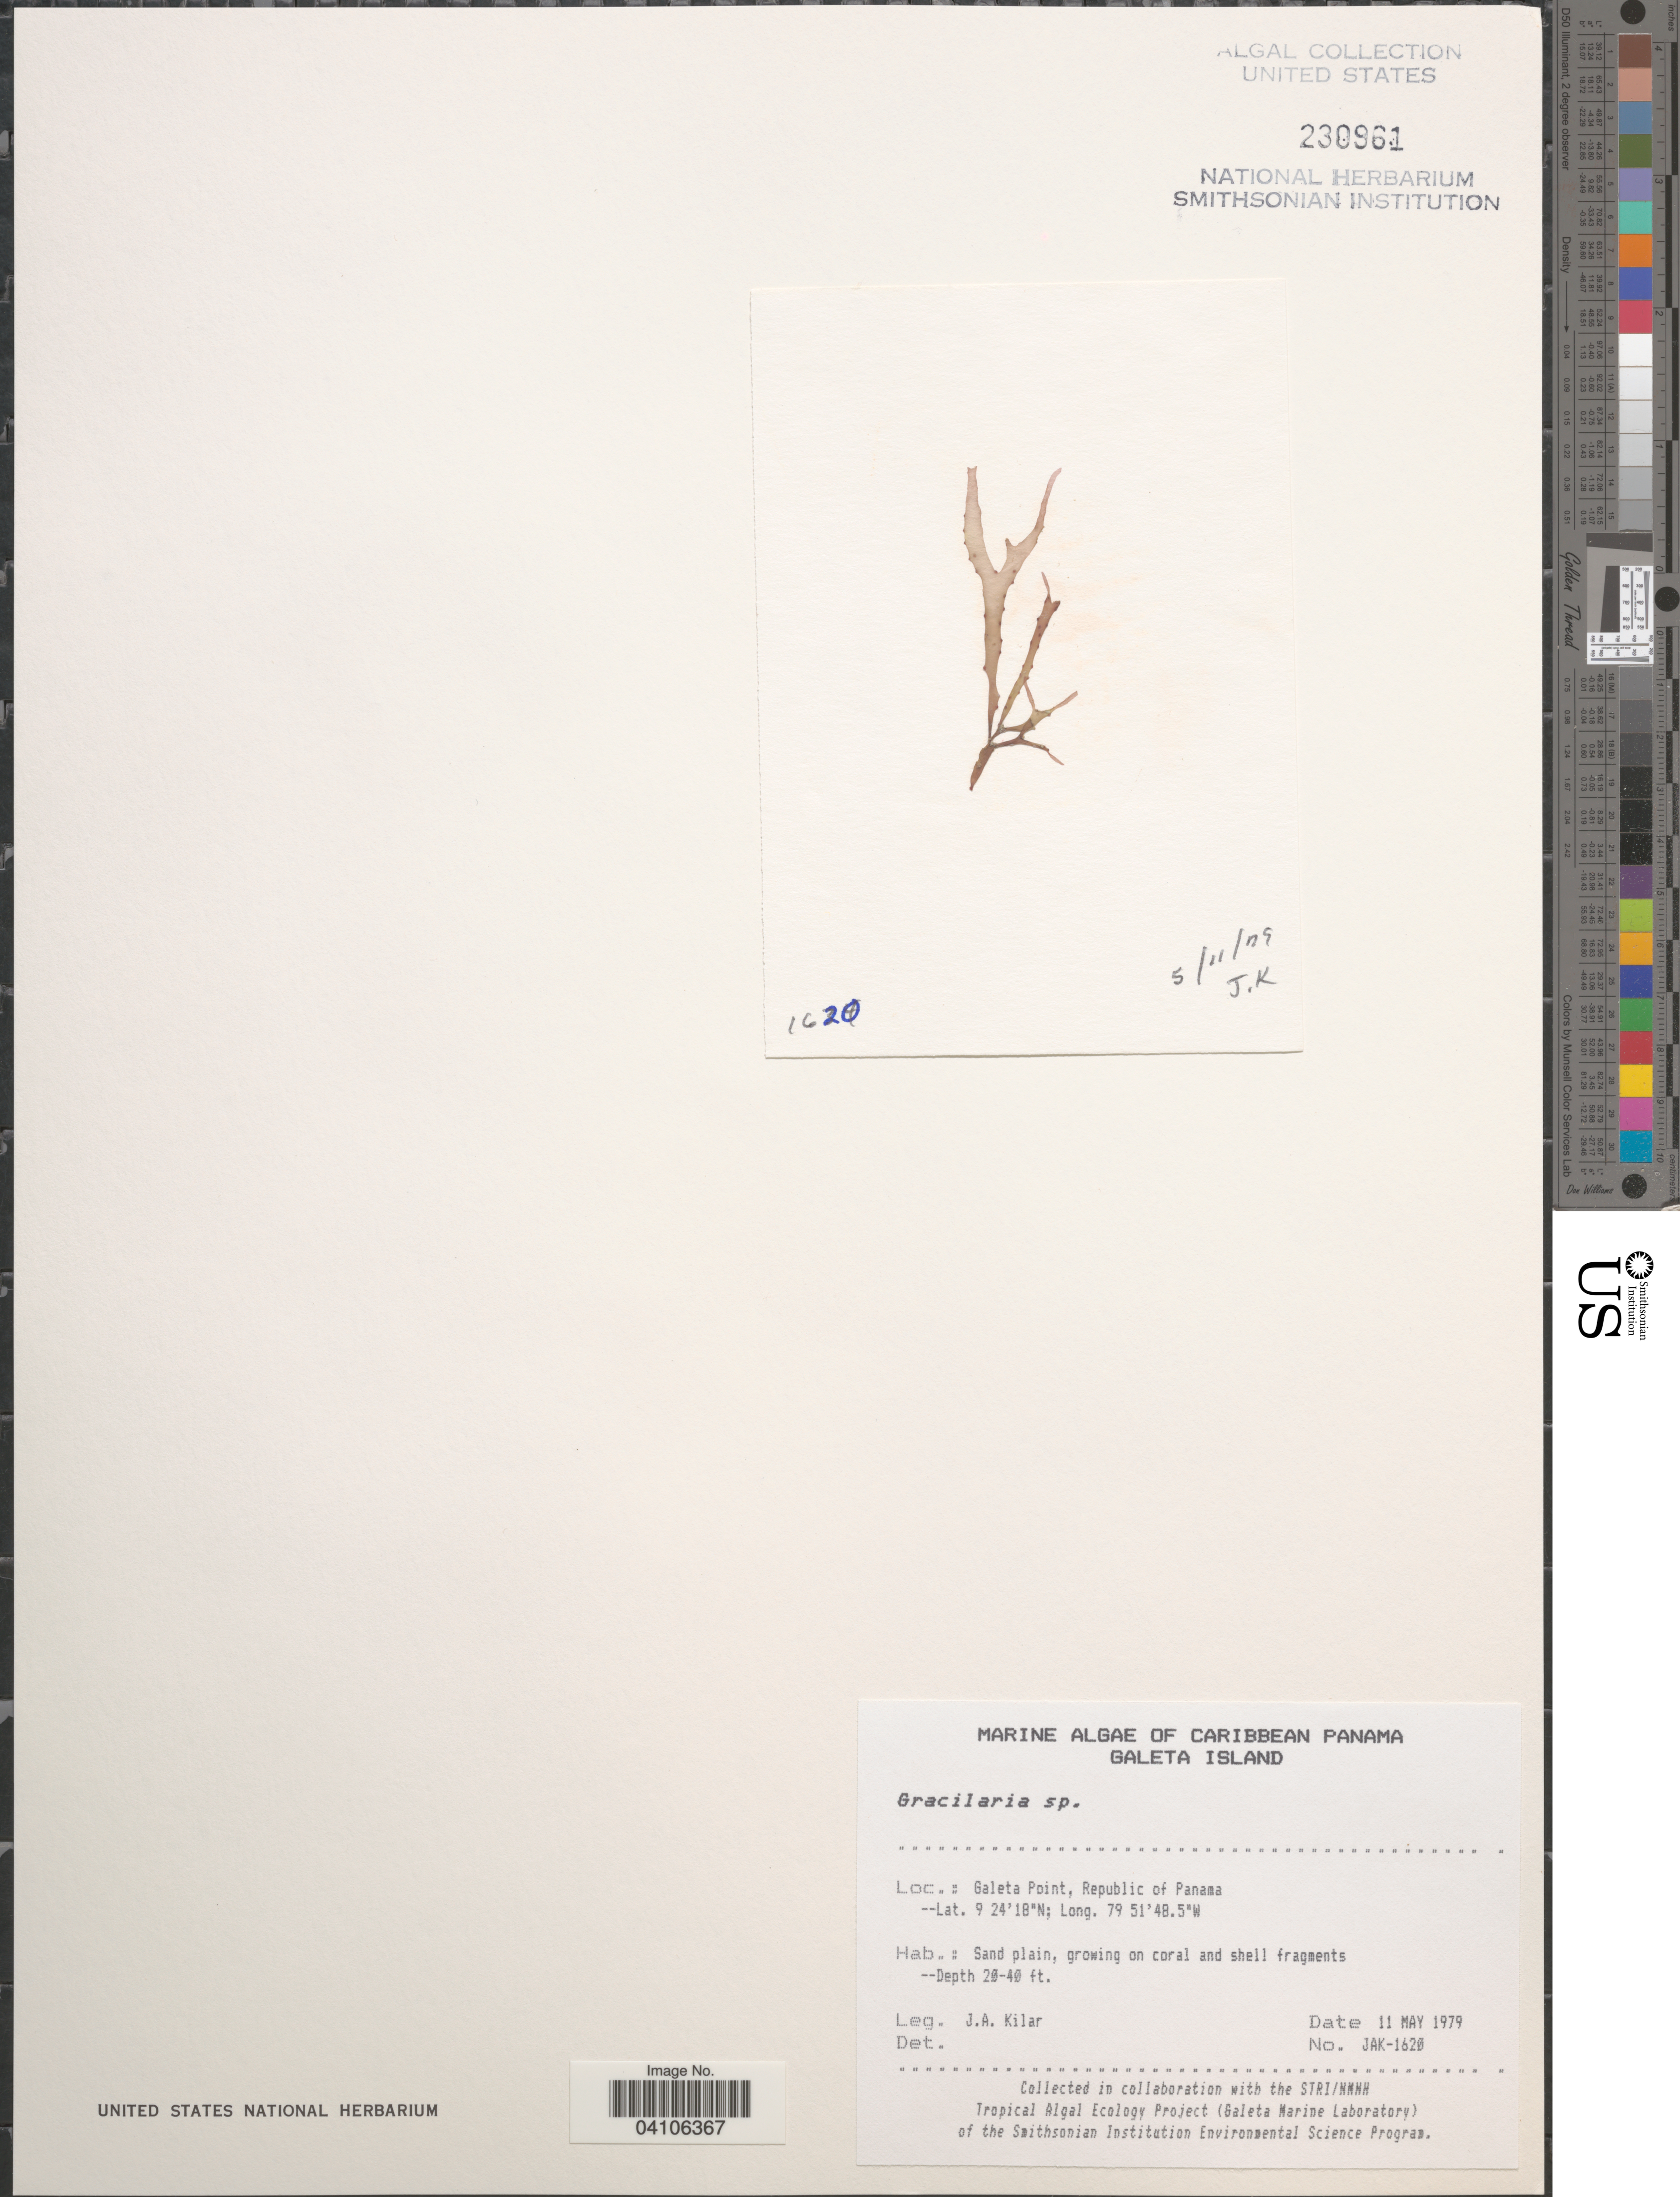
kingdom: Plantae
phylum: Rhodophyta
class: Florideophyceae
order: Gracilariales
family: Gracilariaceae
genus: Gracilaria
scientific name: Gracilaria sp.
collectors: J. A. Kilar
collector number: JAK-1620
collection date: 1979-05-11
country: Panama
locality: Caribbean Panama. Galeta Island. Galeta Point, Republic of Panama.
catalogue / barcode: US 230961